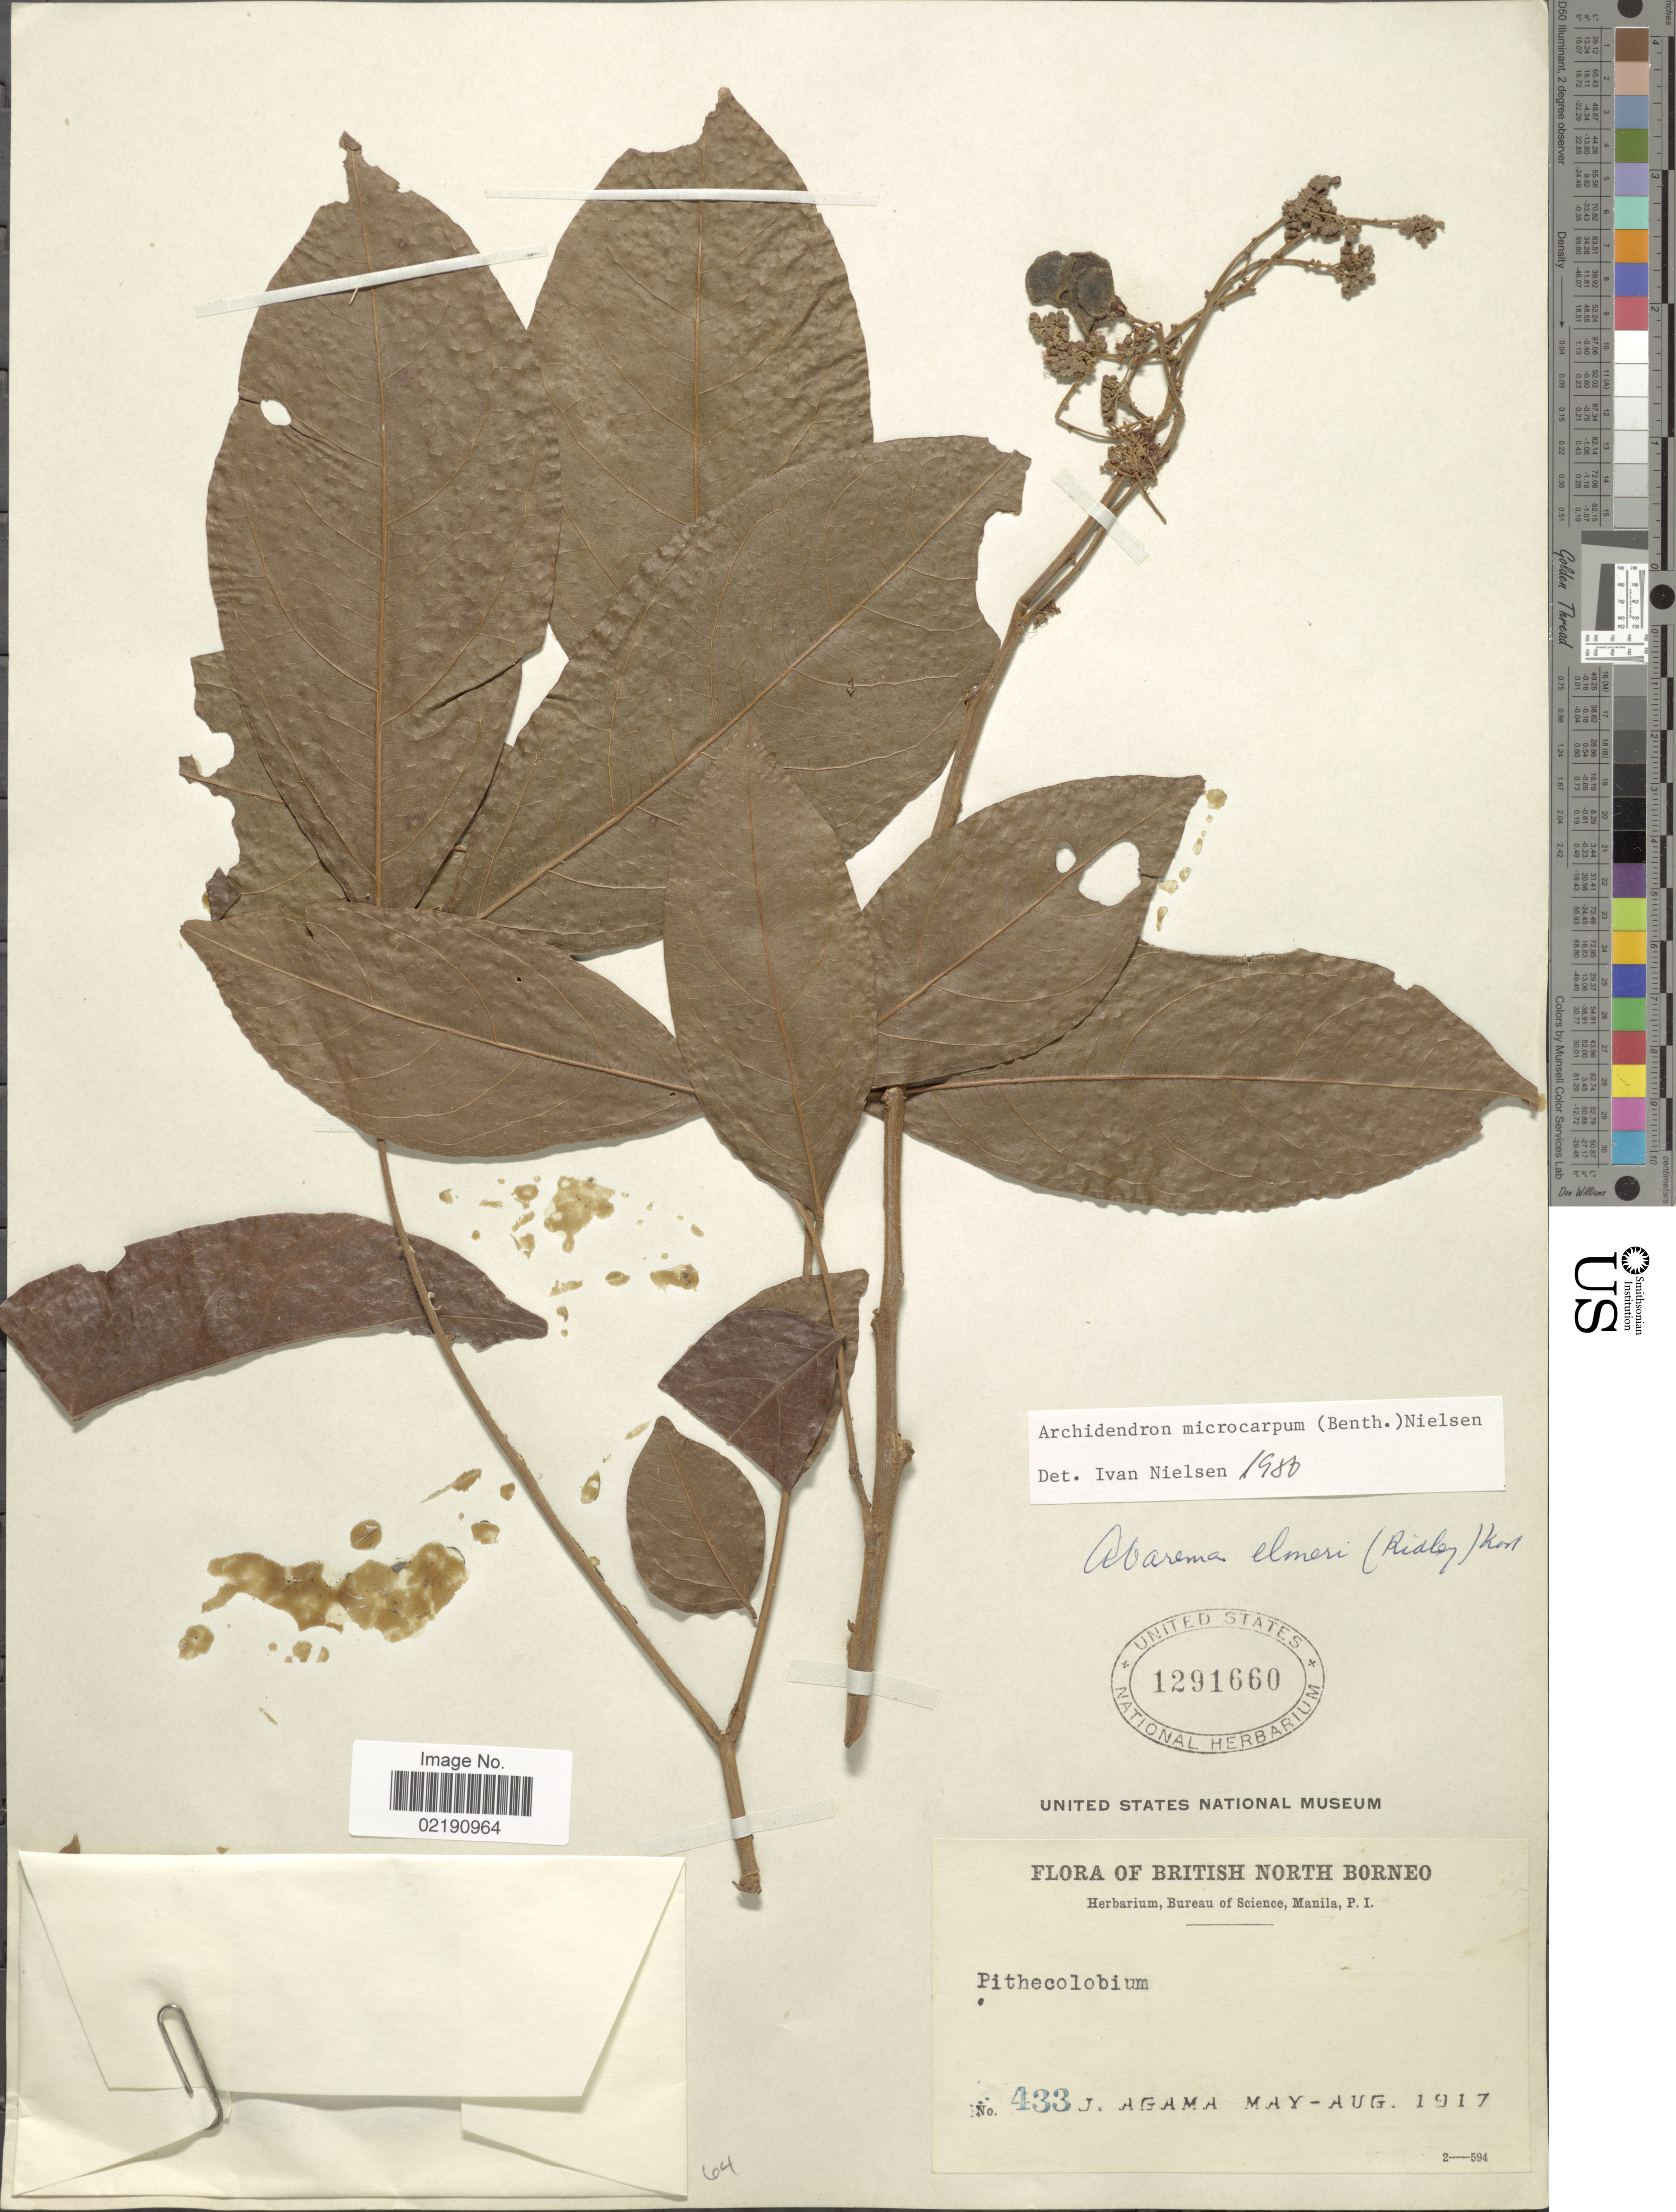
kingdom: Plantae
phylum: Tracheophyta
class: Magnoliopsida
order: Fabales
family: Fabaceae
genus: Archidendron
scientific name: Archidendron microcarpum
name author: (Benth.) I.C. Nielsen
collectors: J. Agama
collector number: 433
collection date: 1917-05/1917-08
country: Malaysia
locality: British North Borneo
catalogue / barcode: US 1291660